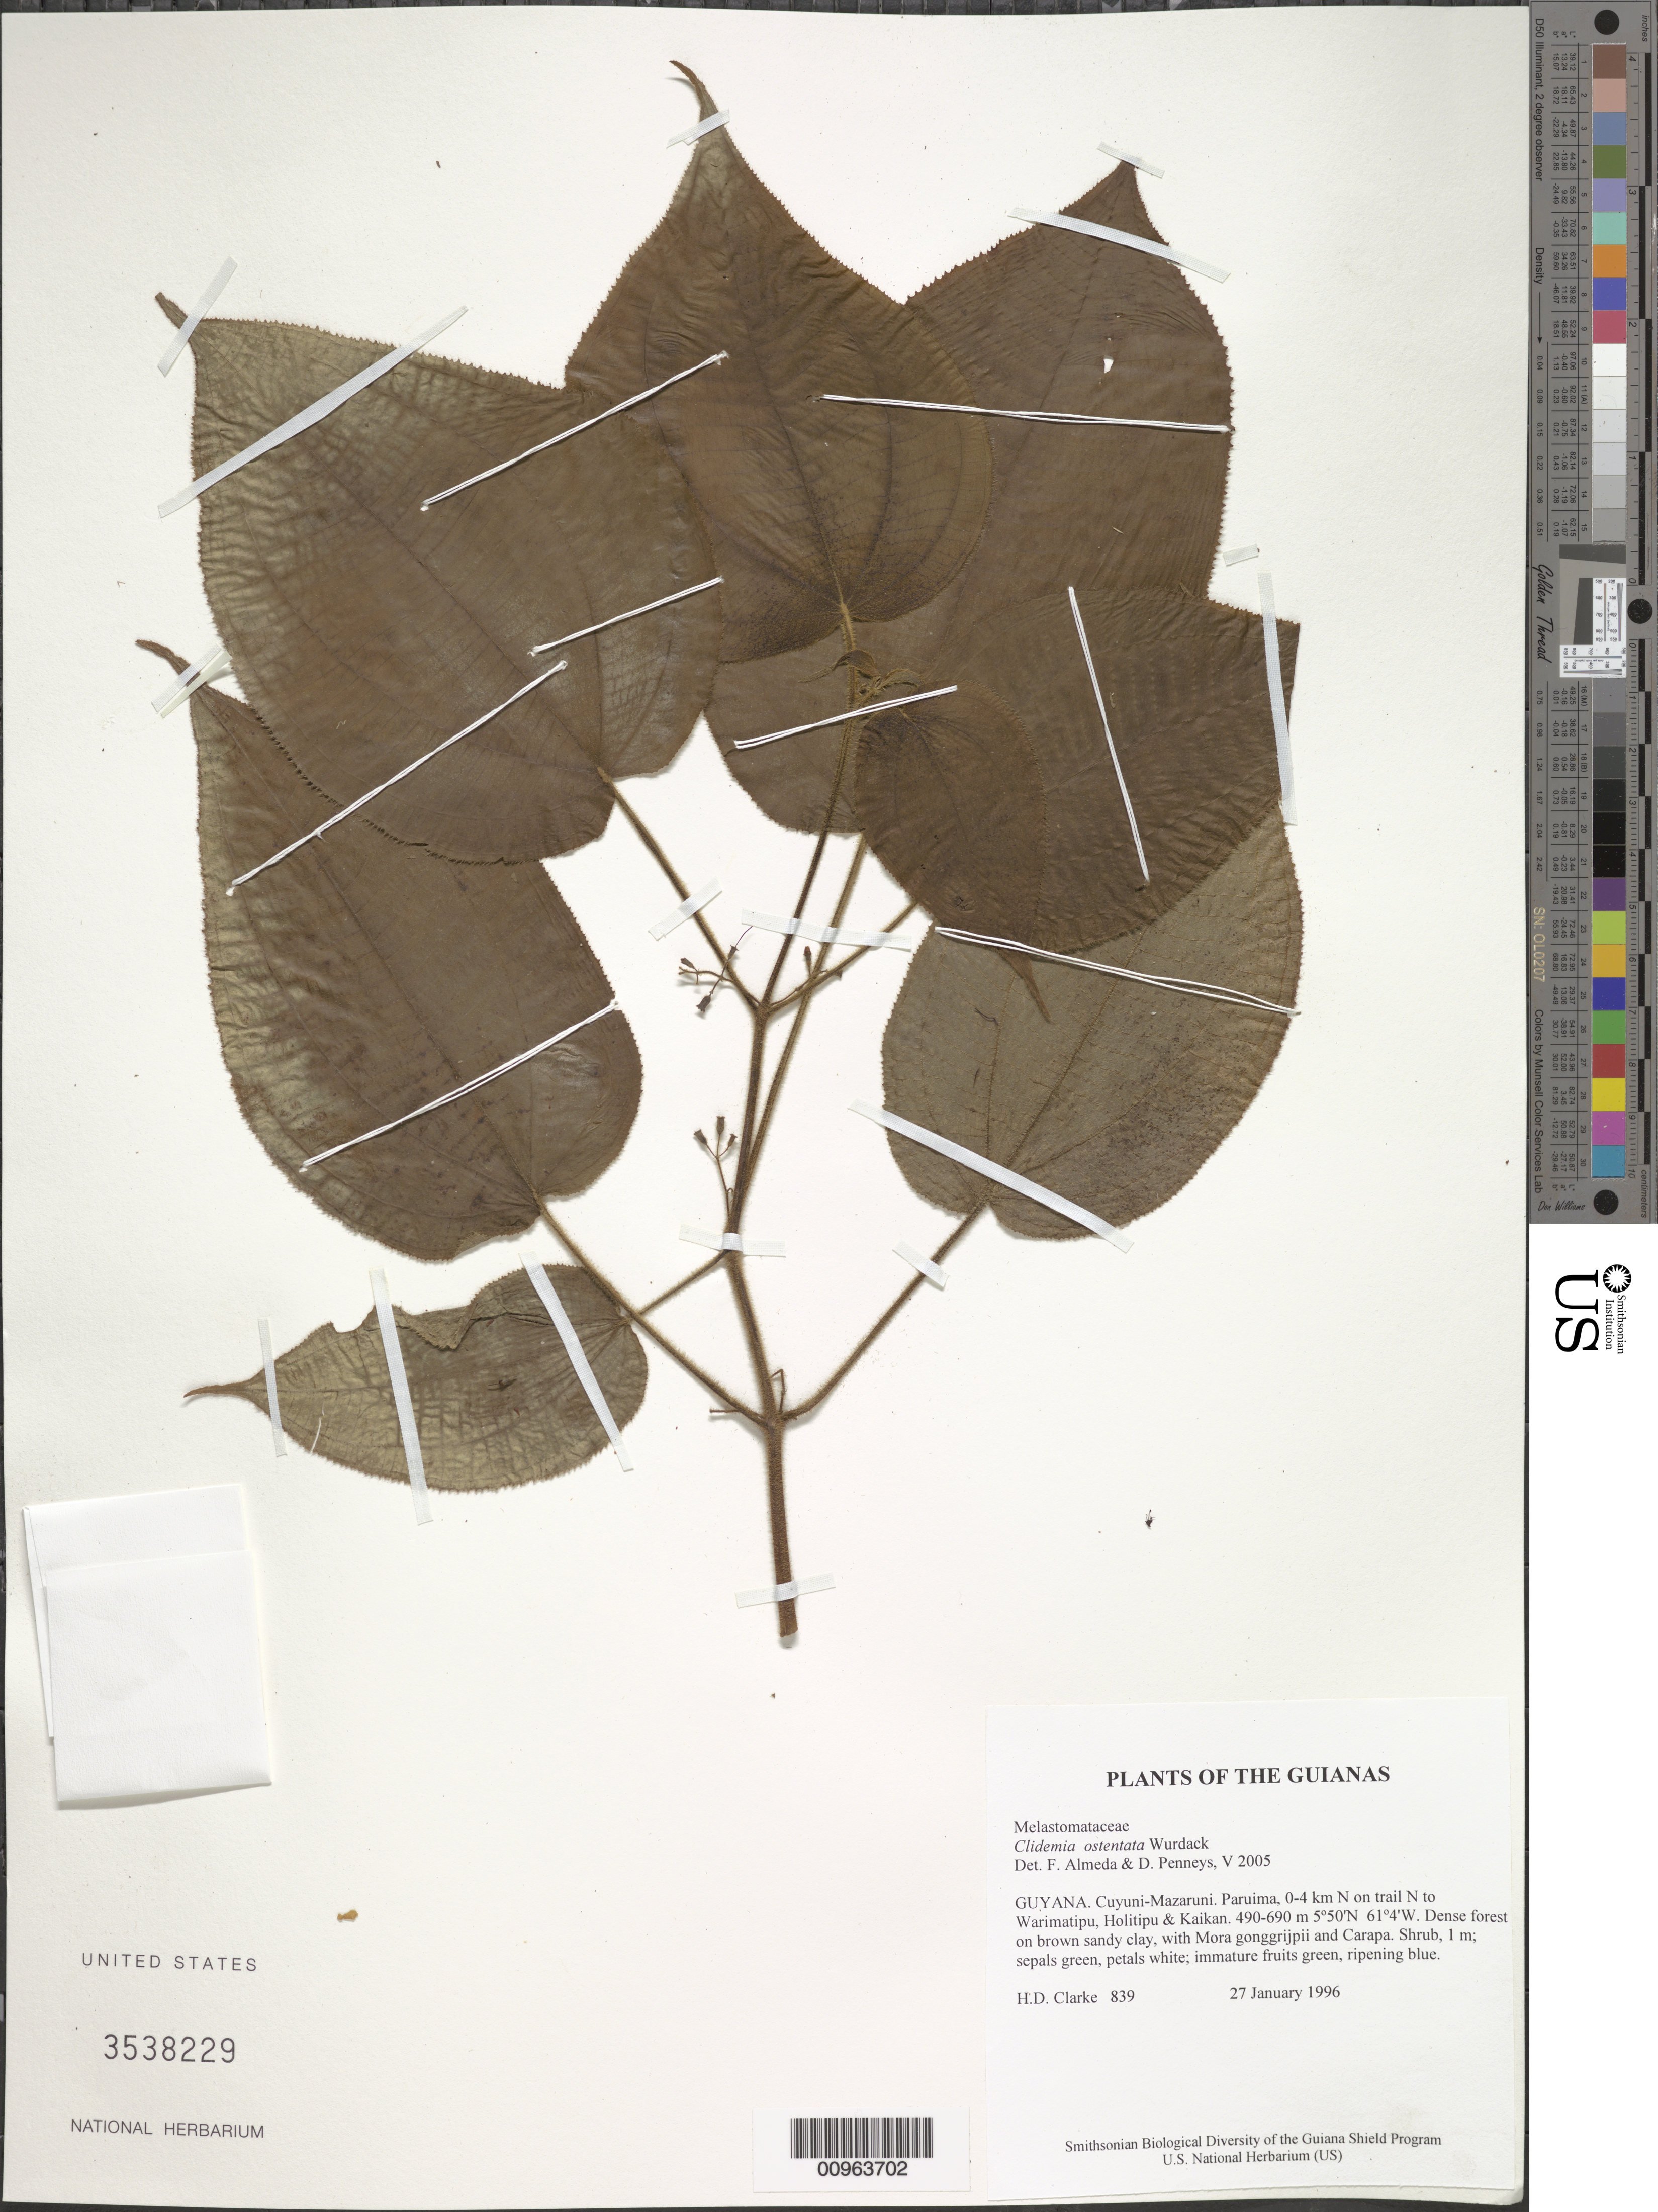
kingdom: Plantae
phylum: Tracheophyta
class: Magnoliopsida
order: Myrtales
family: Melastomataceae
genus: Clidemia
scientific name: Clidemia ostentata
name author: Wurdack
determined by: Almeda, F.; Penneys, D. S.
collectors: H. D. Clarke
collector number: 839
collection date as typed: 27 January 1996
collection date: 1996-01-27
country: Guyana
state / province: Cuyuni-Mazaruni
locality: Paruima, 0-4 km N on trail N to Warimatipu, Holitipu & Kaikan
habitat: Dense forest on brown sandy clay, with Mora gonggrijpii and Carapa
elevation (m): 490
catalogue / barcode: US 3538229